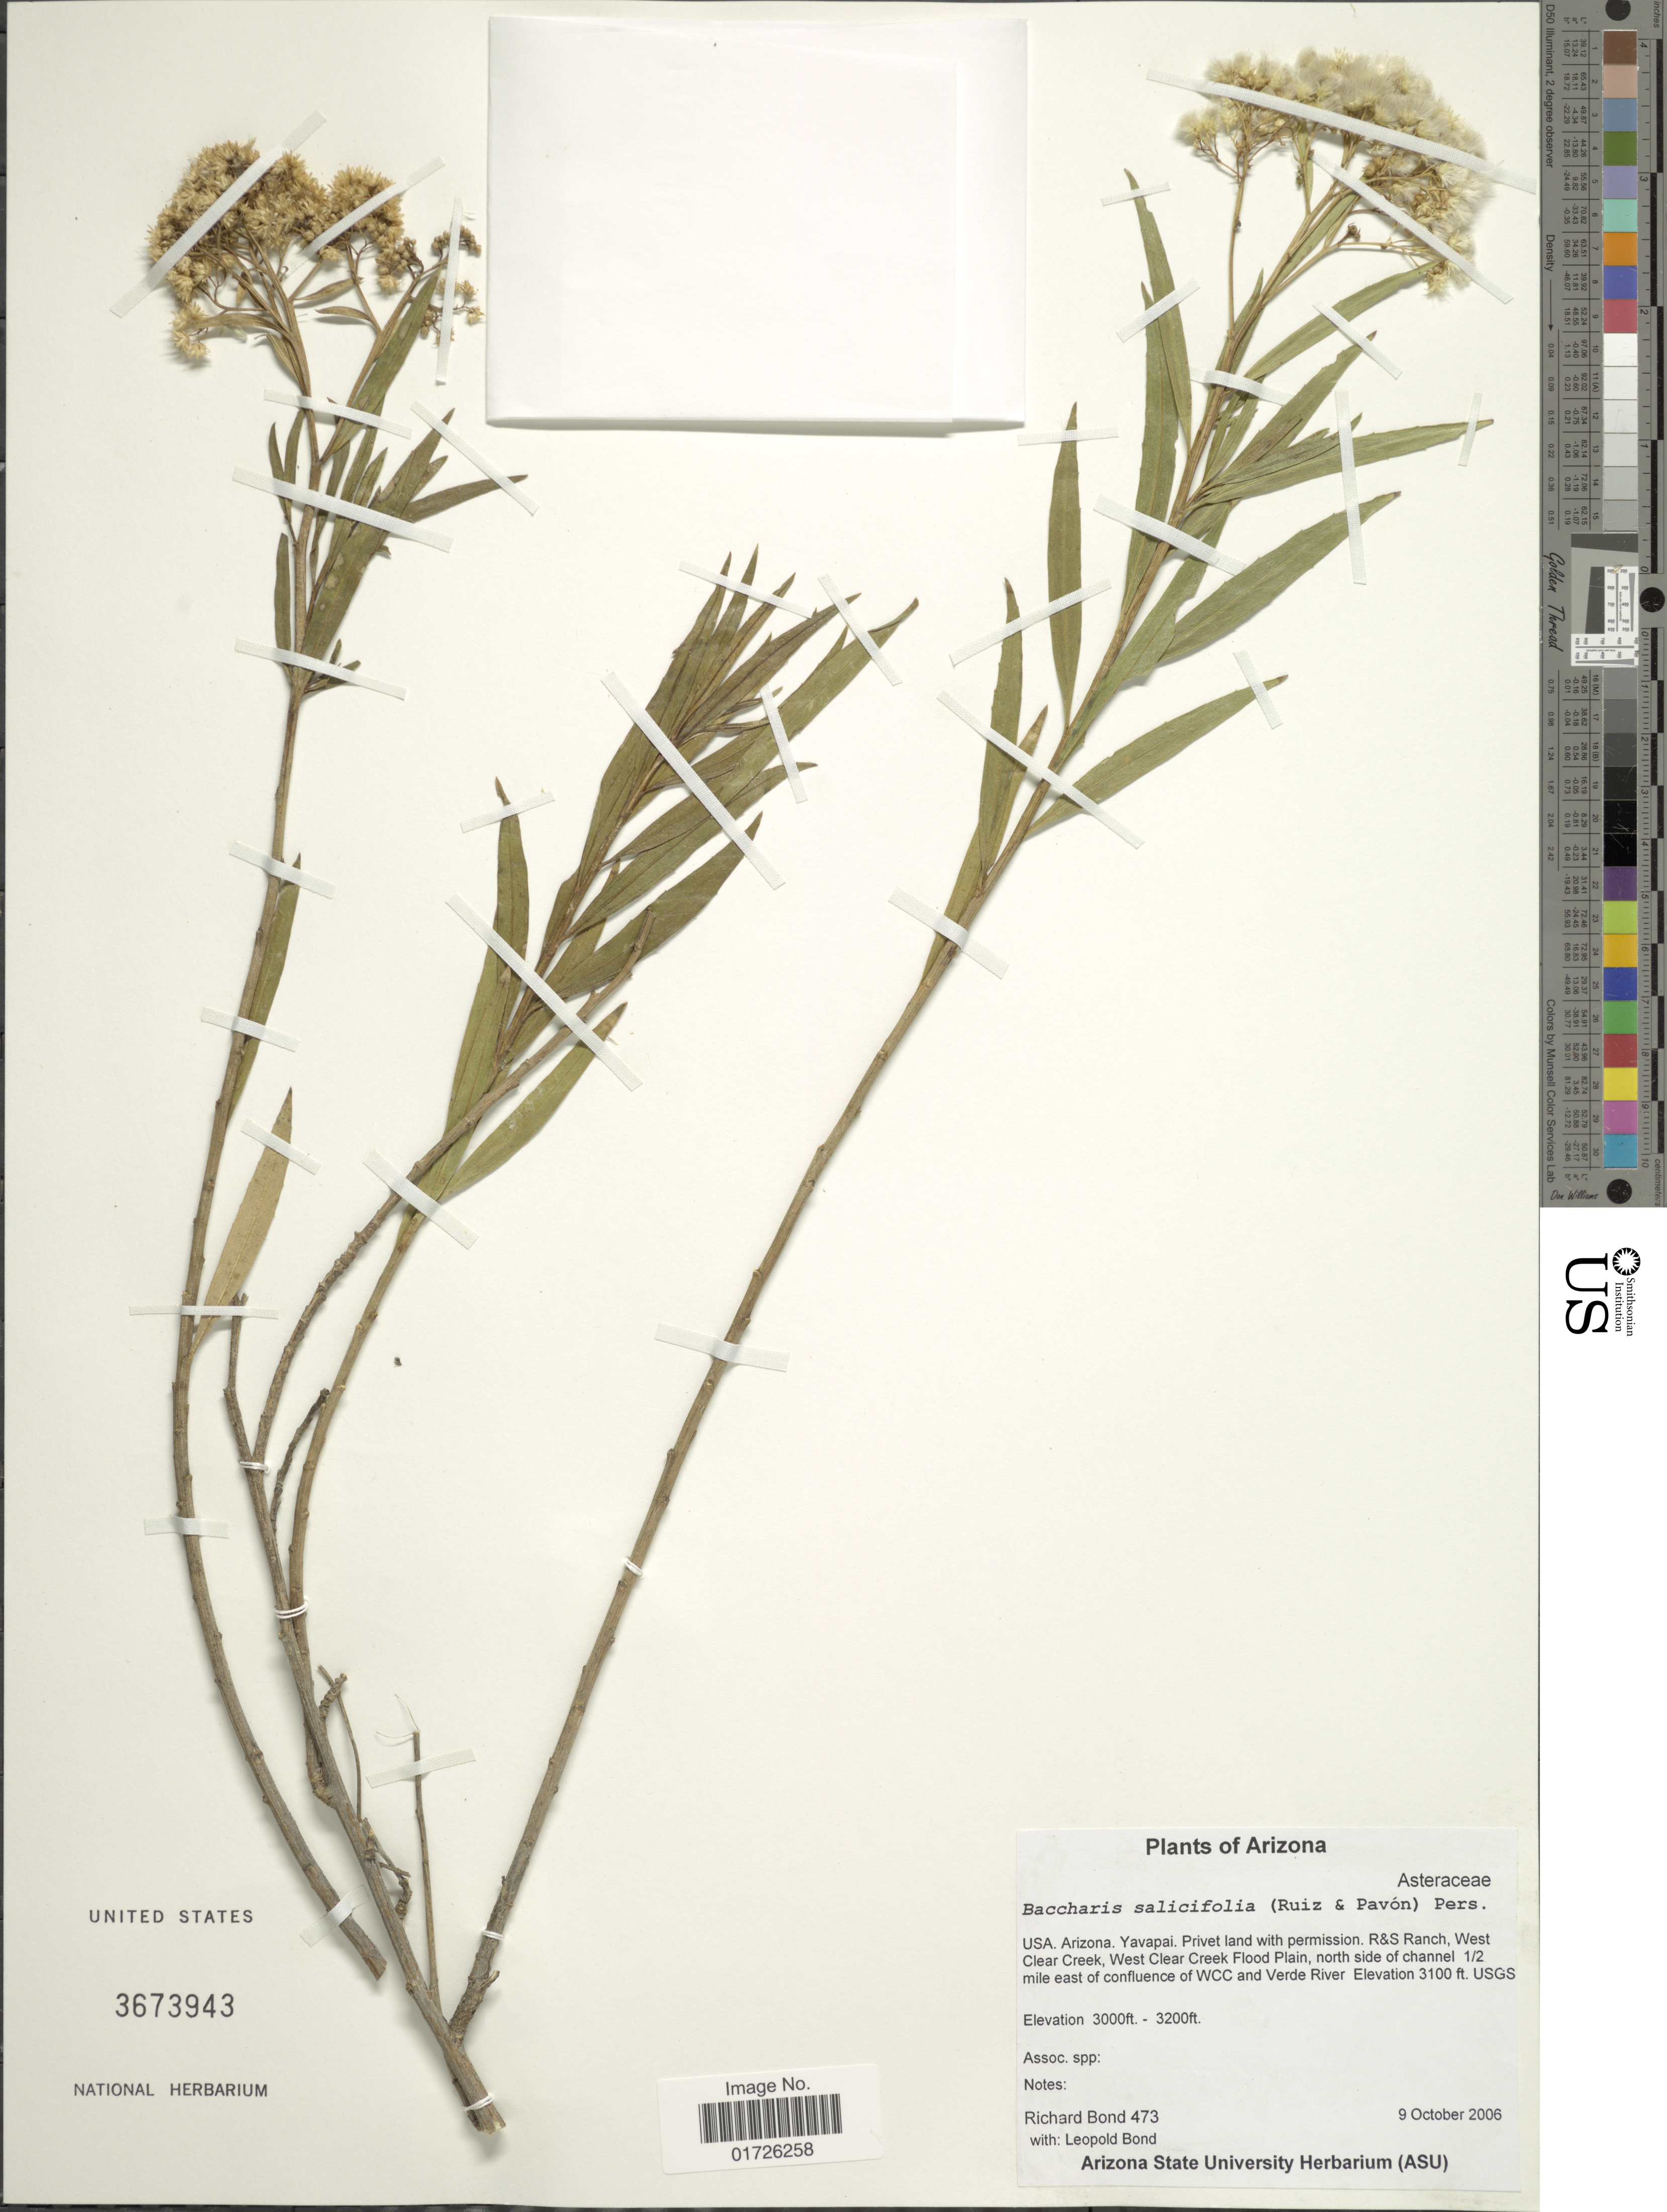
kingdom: Plantae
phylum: Tracheophyta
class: Magnoliopsida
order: Asterales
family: Asteraceae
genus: Baccharis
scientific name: Baccharis salicifolia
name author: (Ruiz & Pav.) Pers.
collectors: R. Bond & L. Bond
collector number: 473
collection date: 2006-10-09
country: United States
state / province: Arizona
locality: Yavapai. Privet land with permission. R&S Ranch, West Clear Creek, West Clear Creek Flood Plain, north side of Channel 1/2 mile east of confluence of WCC and Verde River.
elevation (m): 945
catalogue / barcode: US 3673943